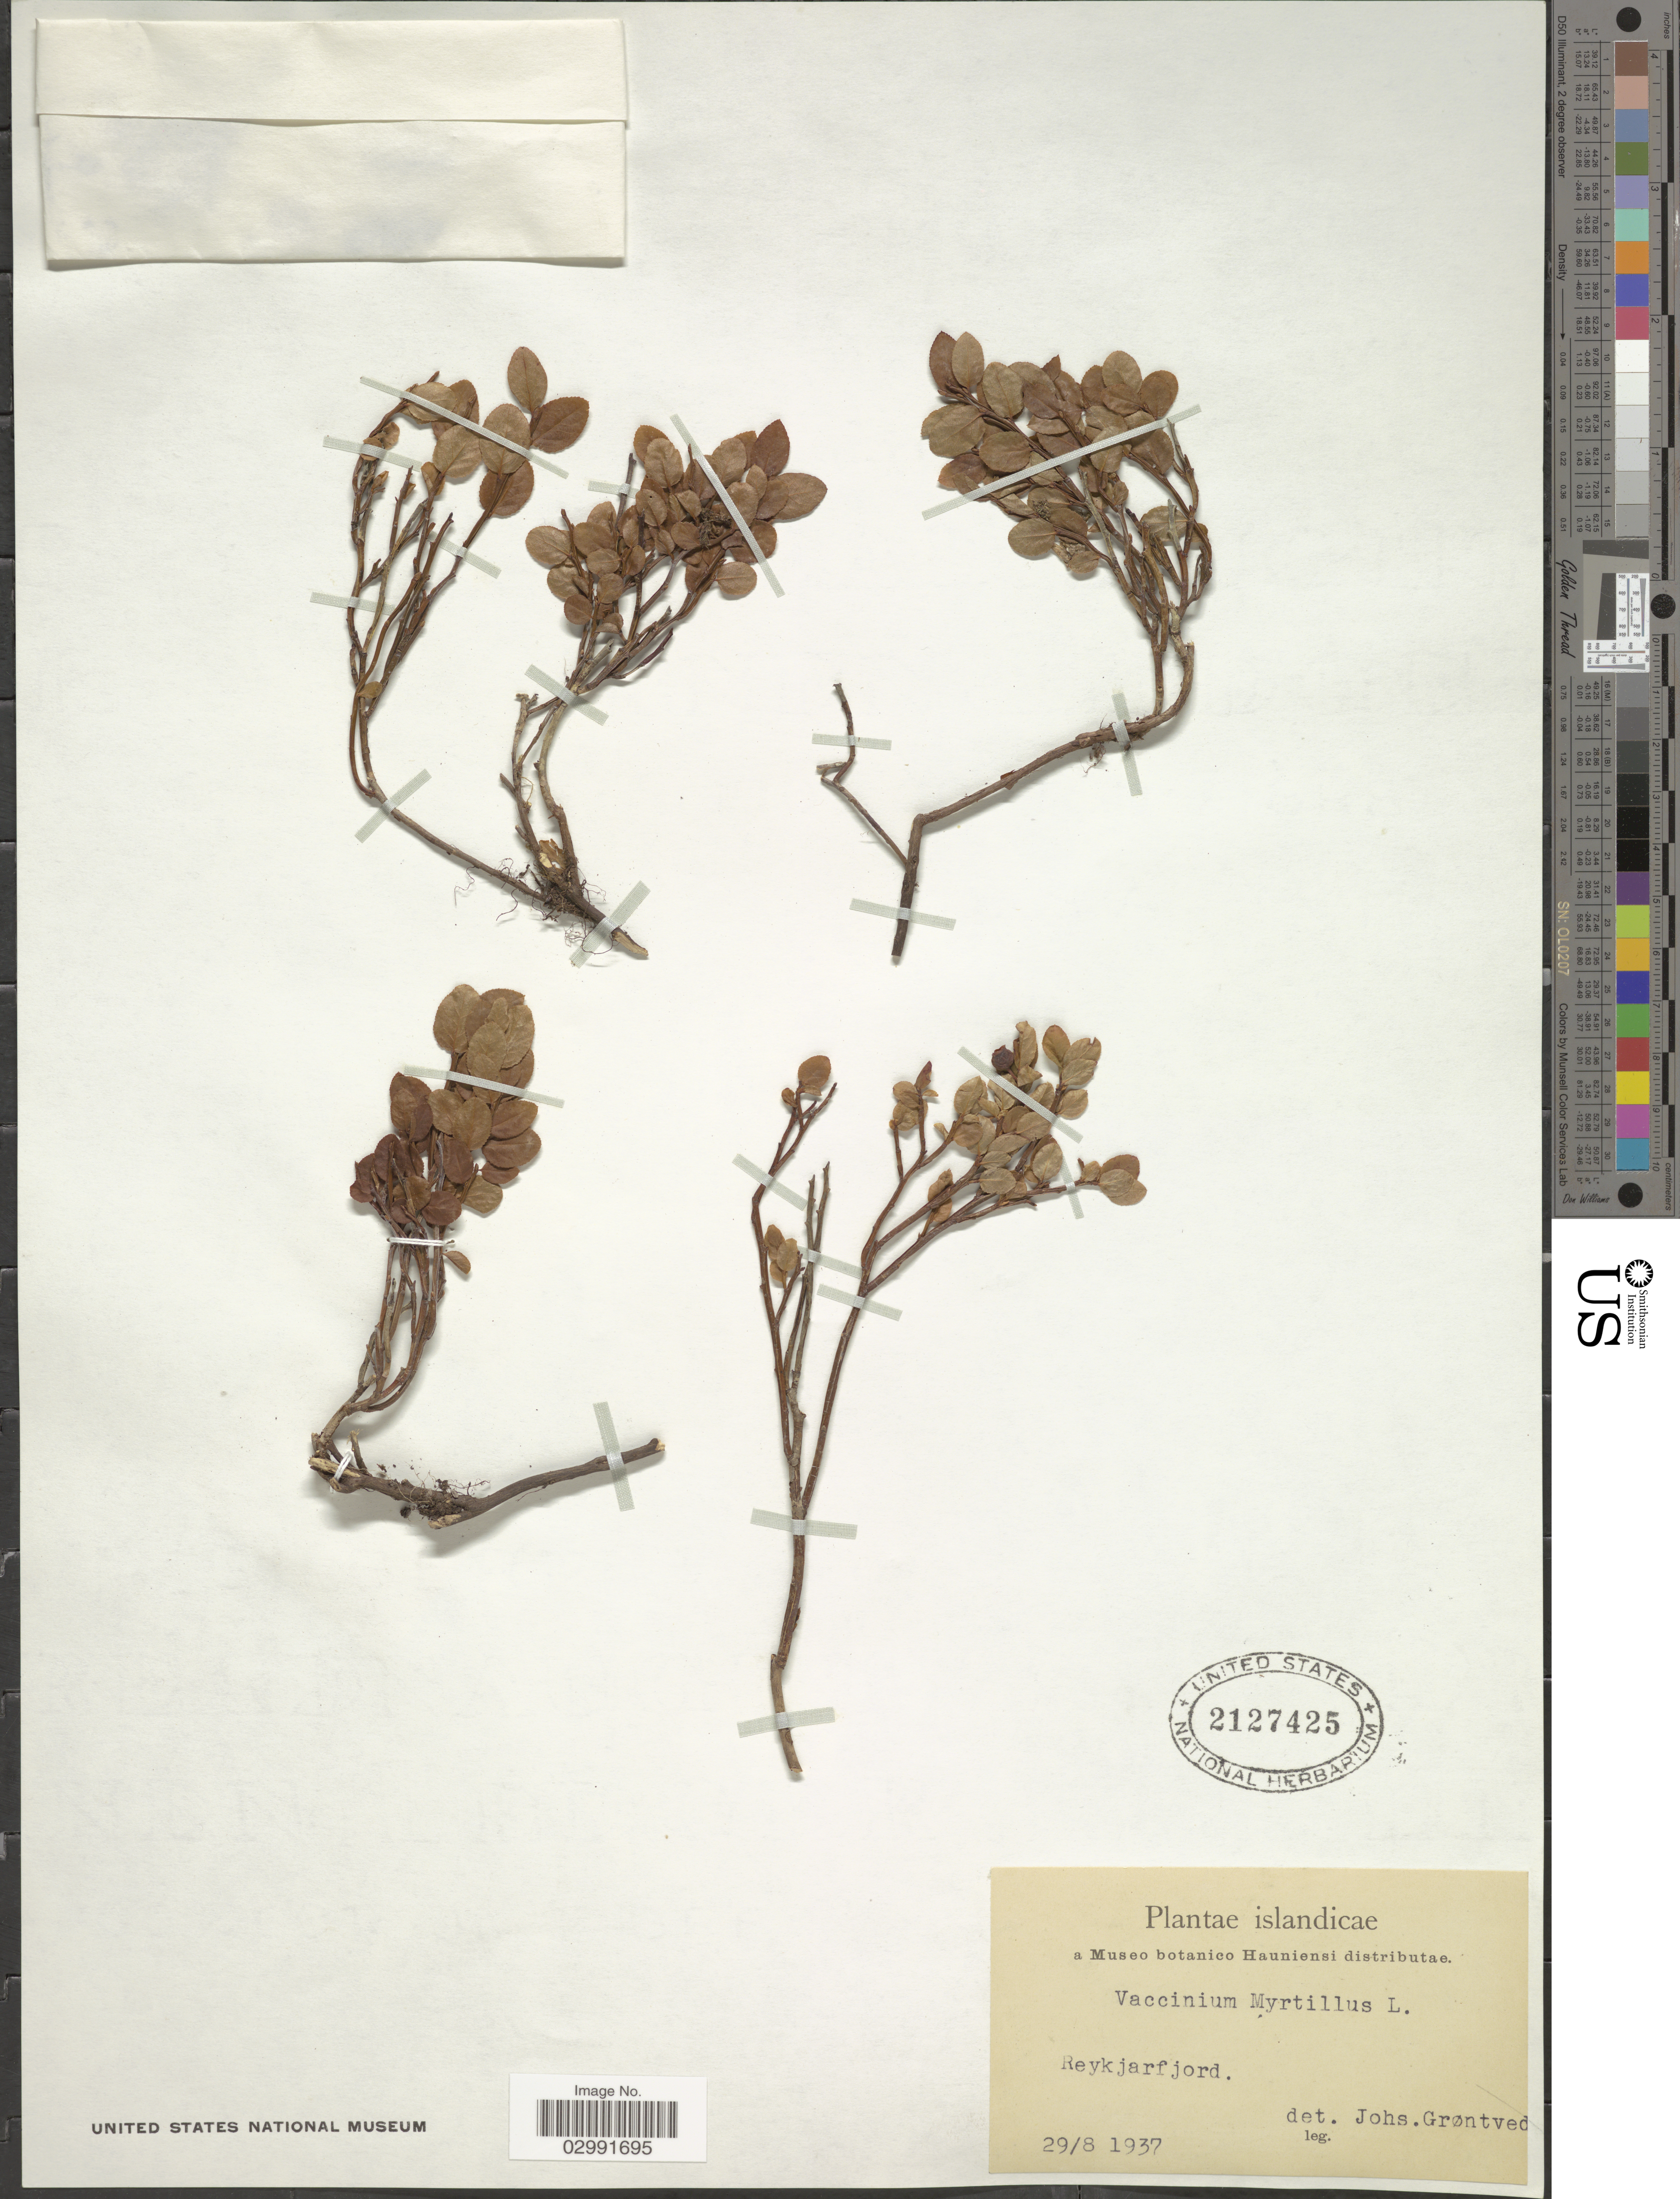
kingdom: Plantae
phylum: Tracheophyta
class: Magnoliopsida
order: Ericales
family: Ericaceae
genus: Vaccinium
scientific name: Vaccinium myrtillus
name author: L.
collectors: J. Grøntved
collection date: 1937-08-29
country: Iceland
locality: Reykjarfjord.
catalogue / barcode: US 2127425